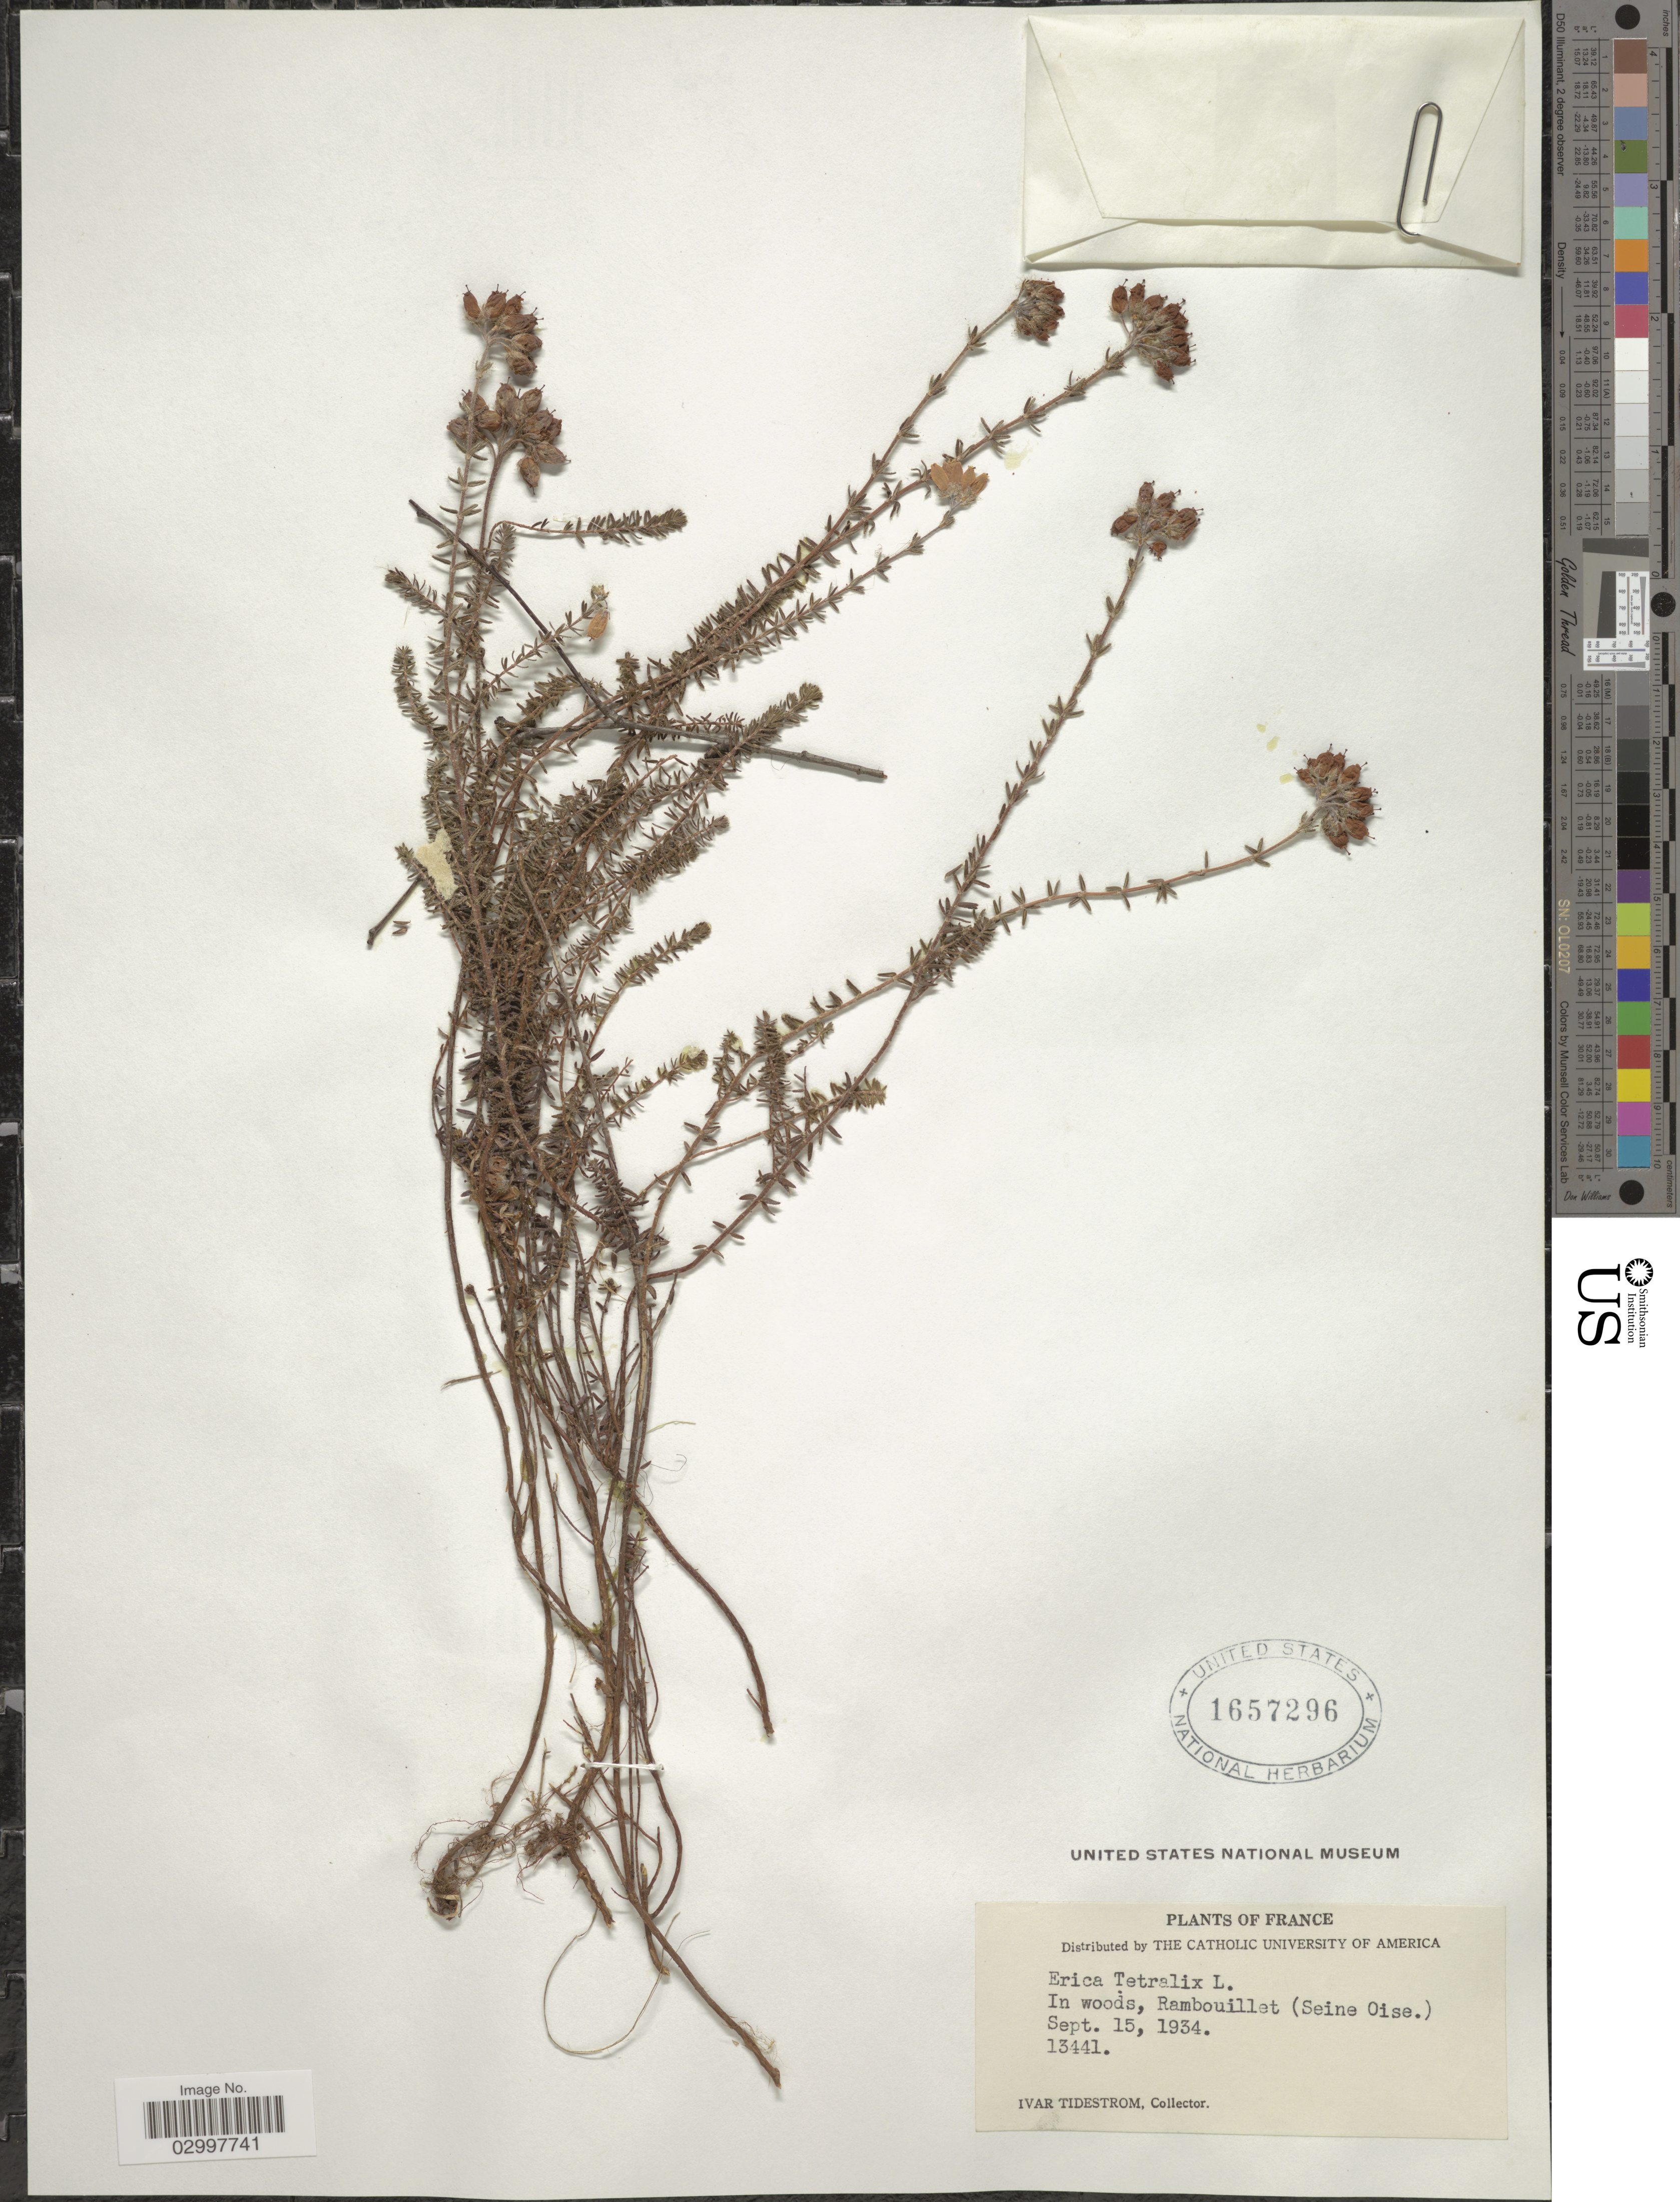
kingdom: Plantae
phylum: Tracheophyta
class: Magnoliopsida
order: Ericales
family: Ericaceae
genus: Erica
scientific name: Erica tetralix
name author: L.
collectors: I. F. Tidestrom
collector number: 13441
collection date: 1934-09-15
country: France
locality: In woods, Rambouillet (Seine Oise).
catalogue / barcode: US 1657296